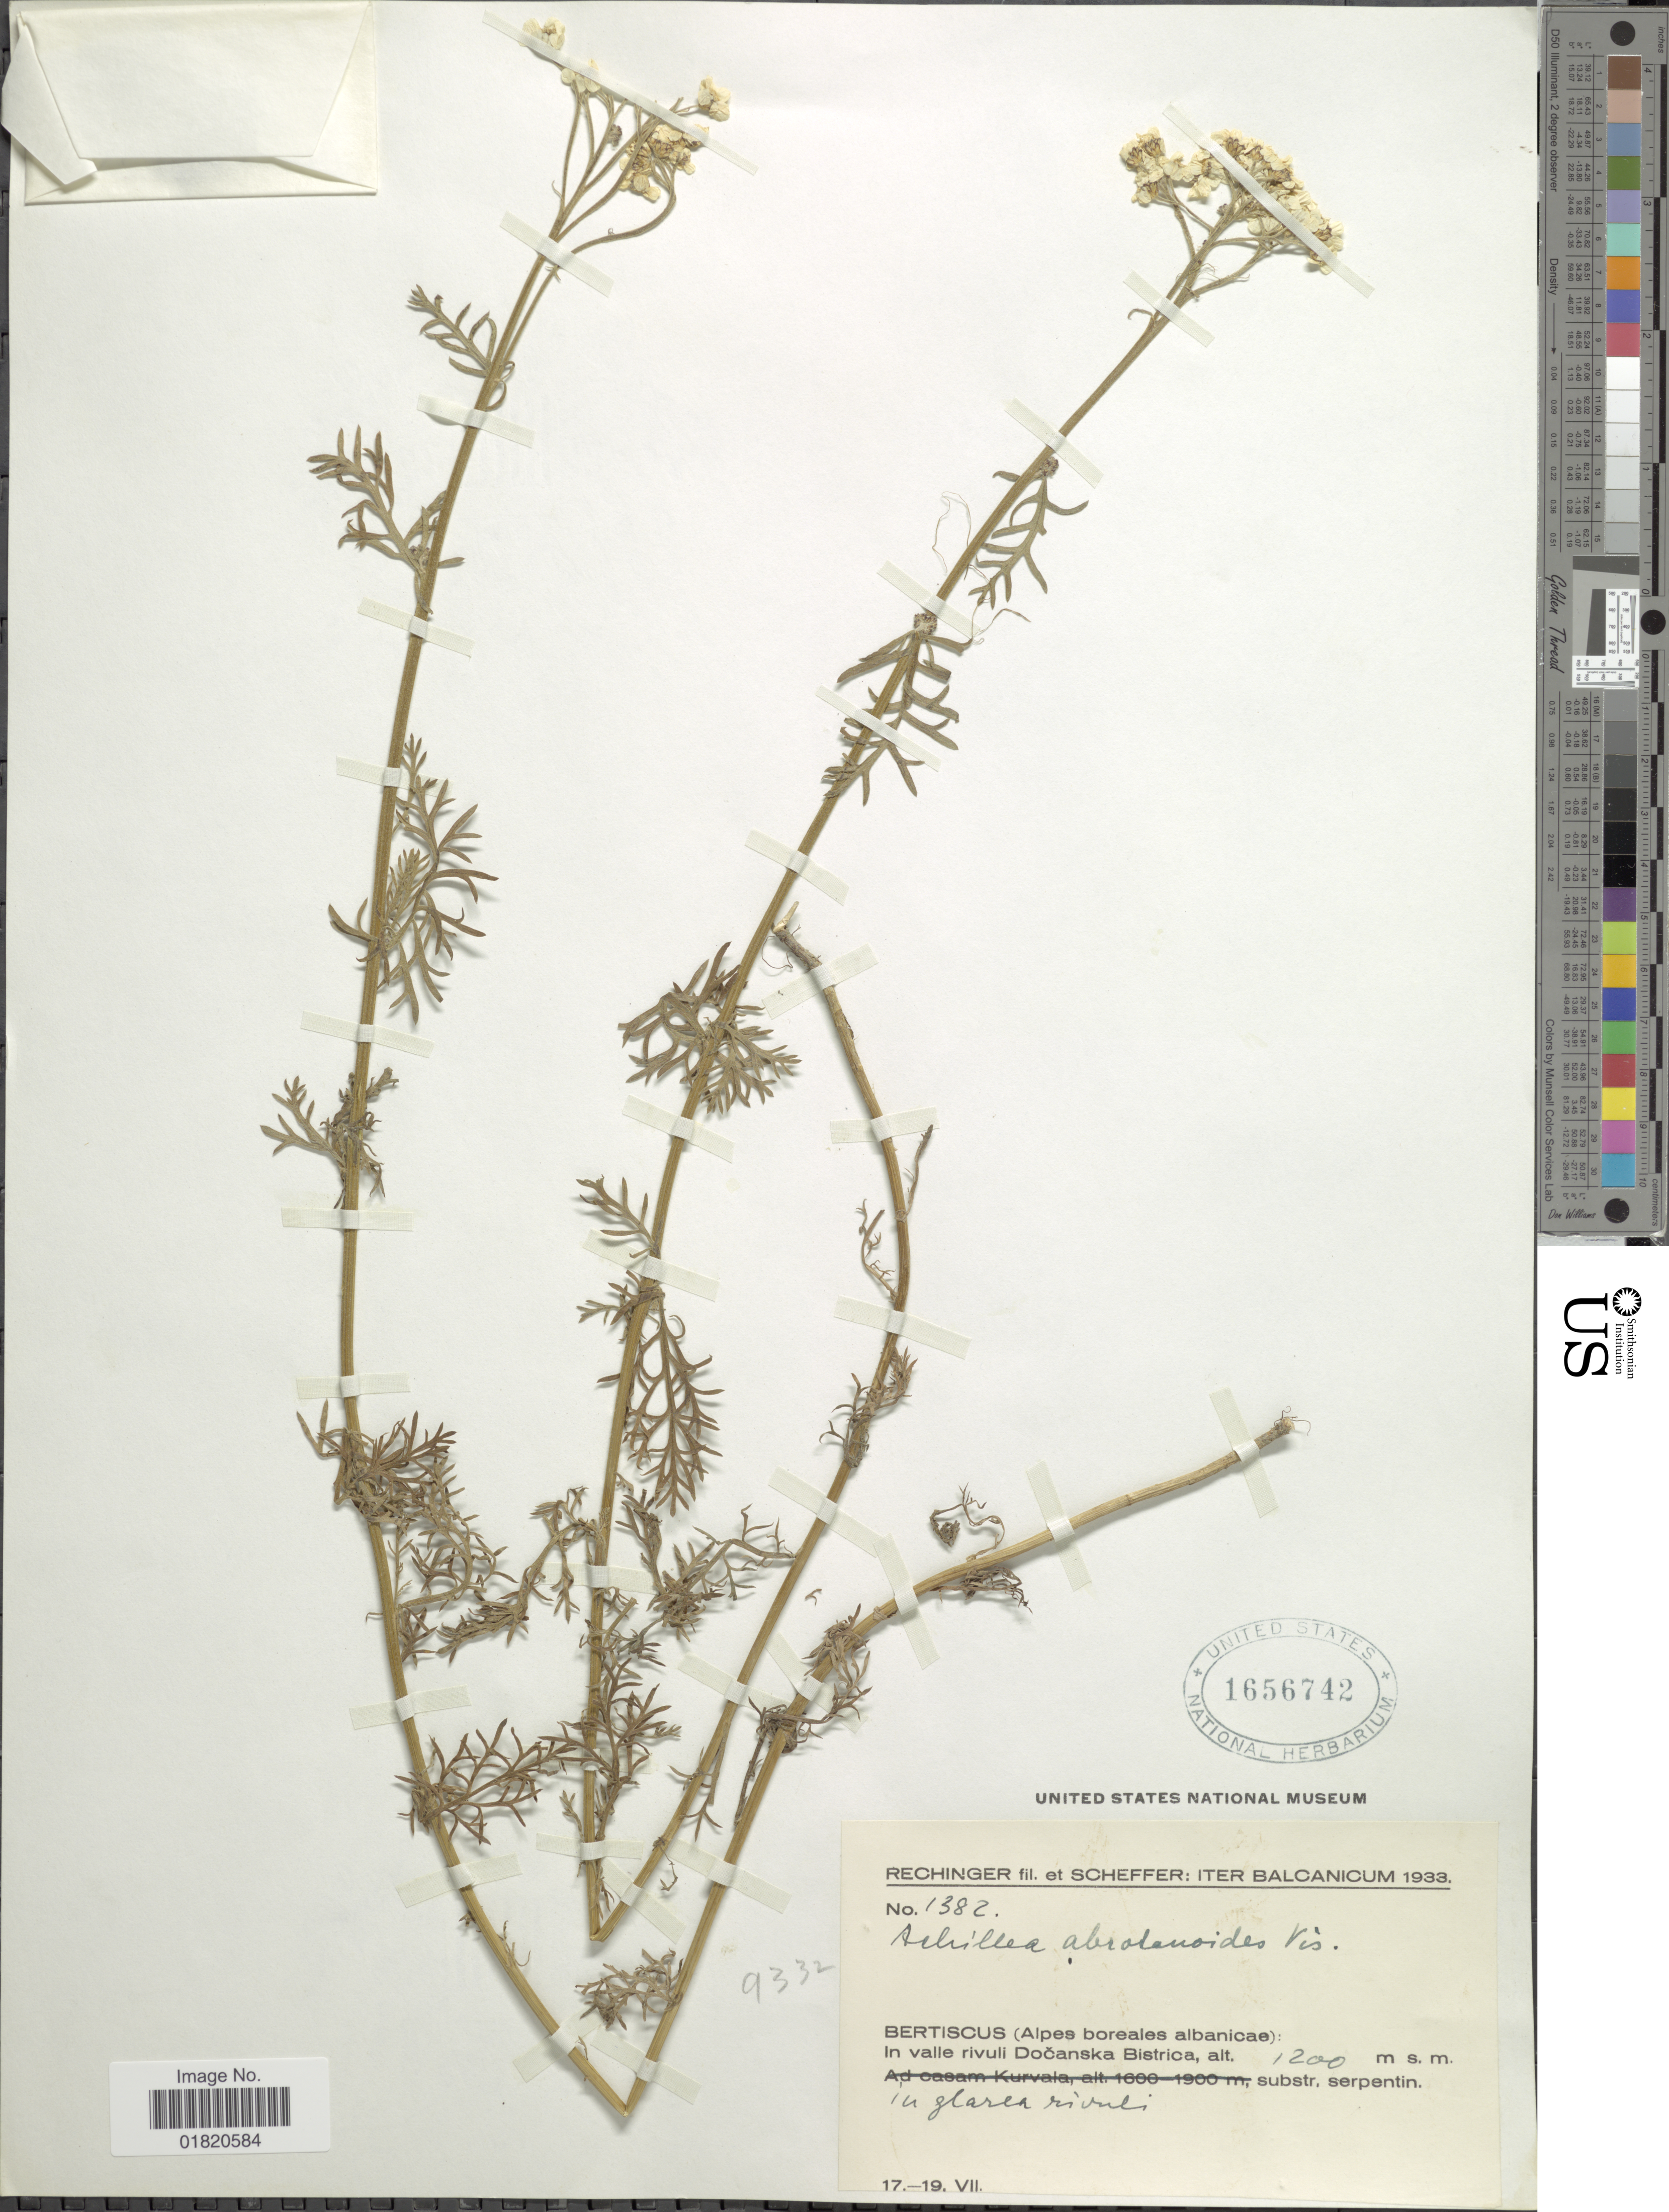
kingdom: Plantae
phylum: Tracheophyta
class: Magnoliopsida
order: Asterales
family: Asteraceae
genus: Achillea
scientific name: Achillea abrotanoides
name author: (Vis.) Vis.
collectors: -- Rechinger & Scheffer, --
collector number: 1382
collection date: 1933-07-17/1933-07-19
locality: Iter Balcanicum. Bertiscus (Alpes boreales albanicae). In valle rivuli Docanska Bistrica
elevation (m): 1200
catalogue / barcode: US 1656742